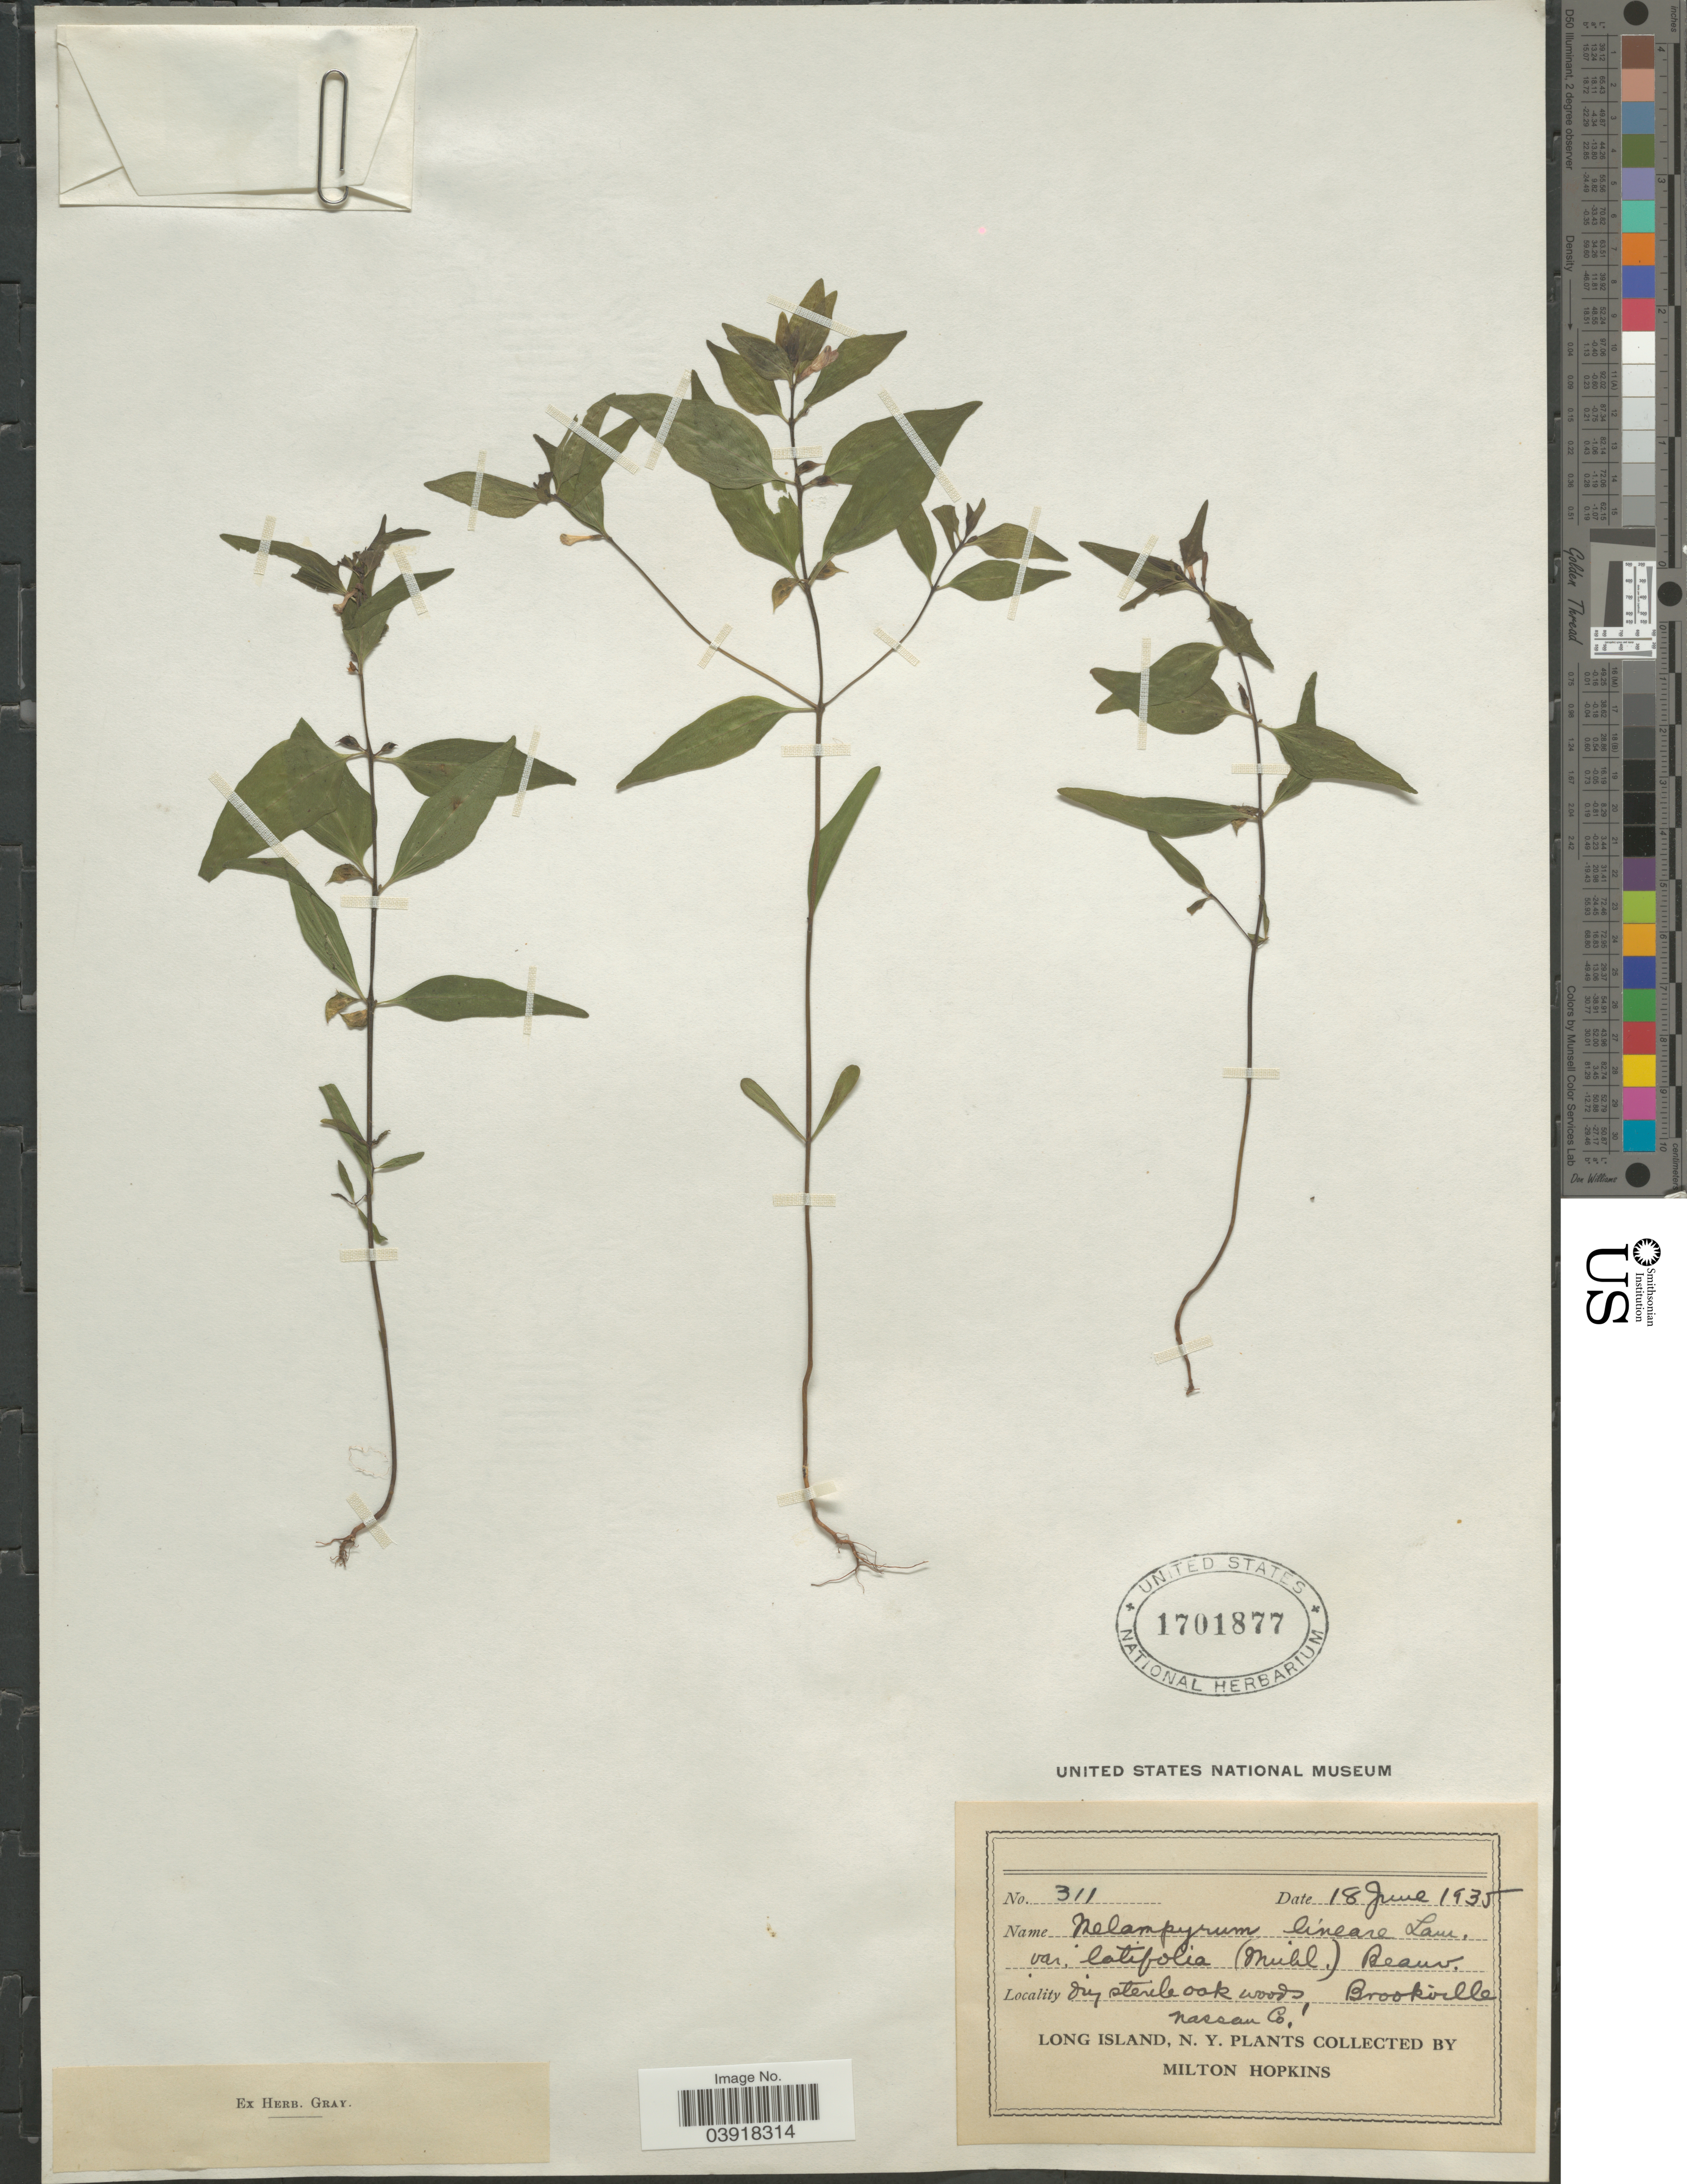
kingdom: Plantae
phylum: Tracheophyta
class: Magnoliopsida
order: Lamiales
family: Orobanchaceae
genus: Melampyrum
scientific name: Melampyrum lineare var. latifolium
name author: (Muhl.) P. Beauv.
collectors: M. Hopkins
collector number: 311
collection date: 1935-06-18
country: United States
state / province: New York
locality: Brookville. Nassau Co.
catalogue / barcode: US 1701877